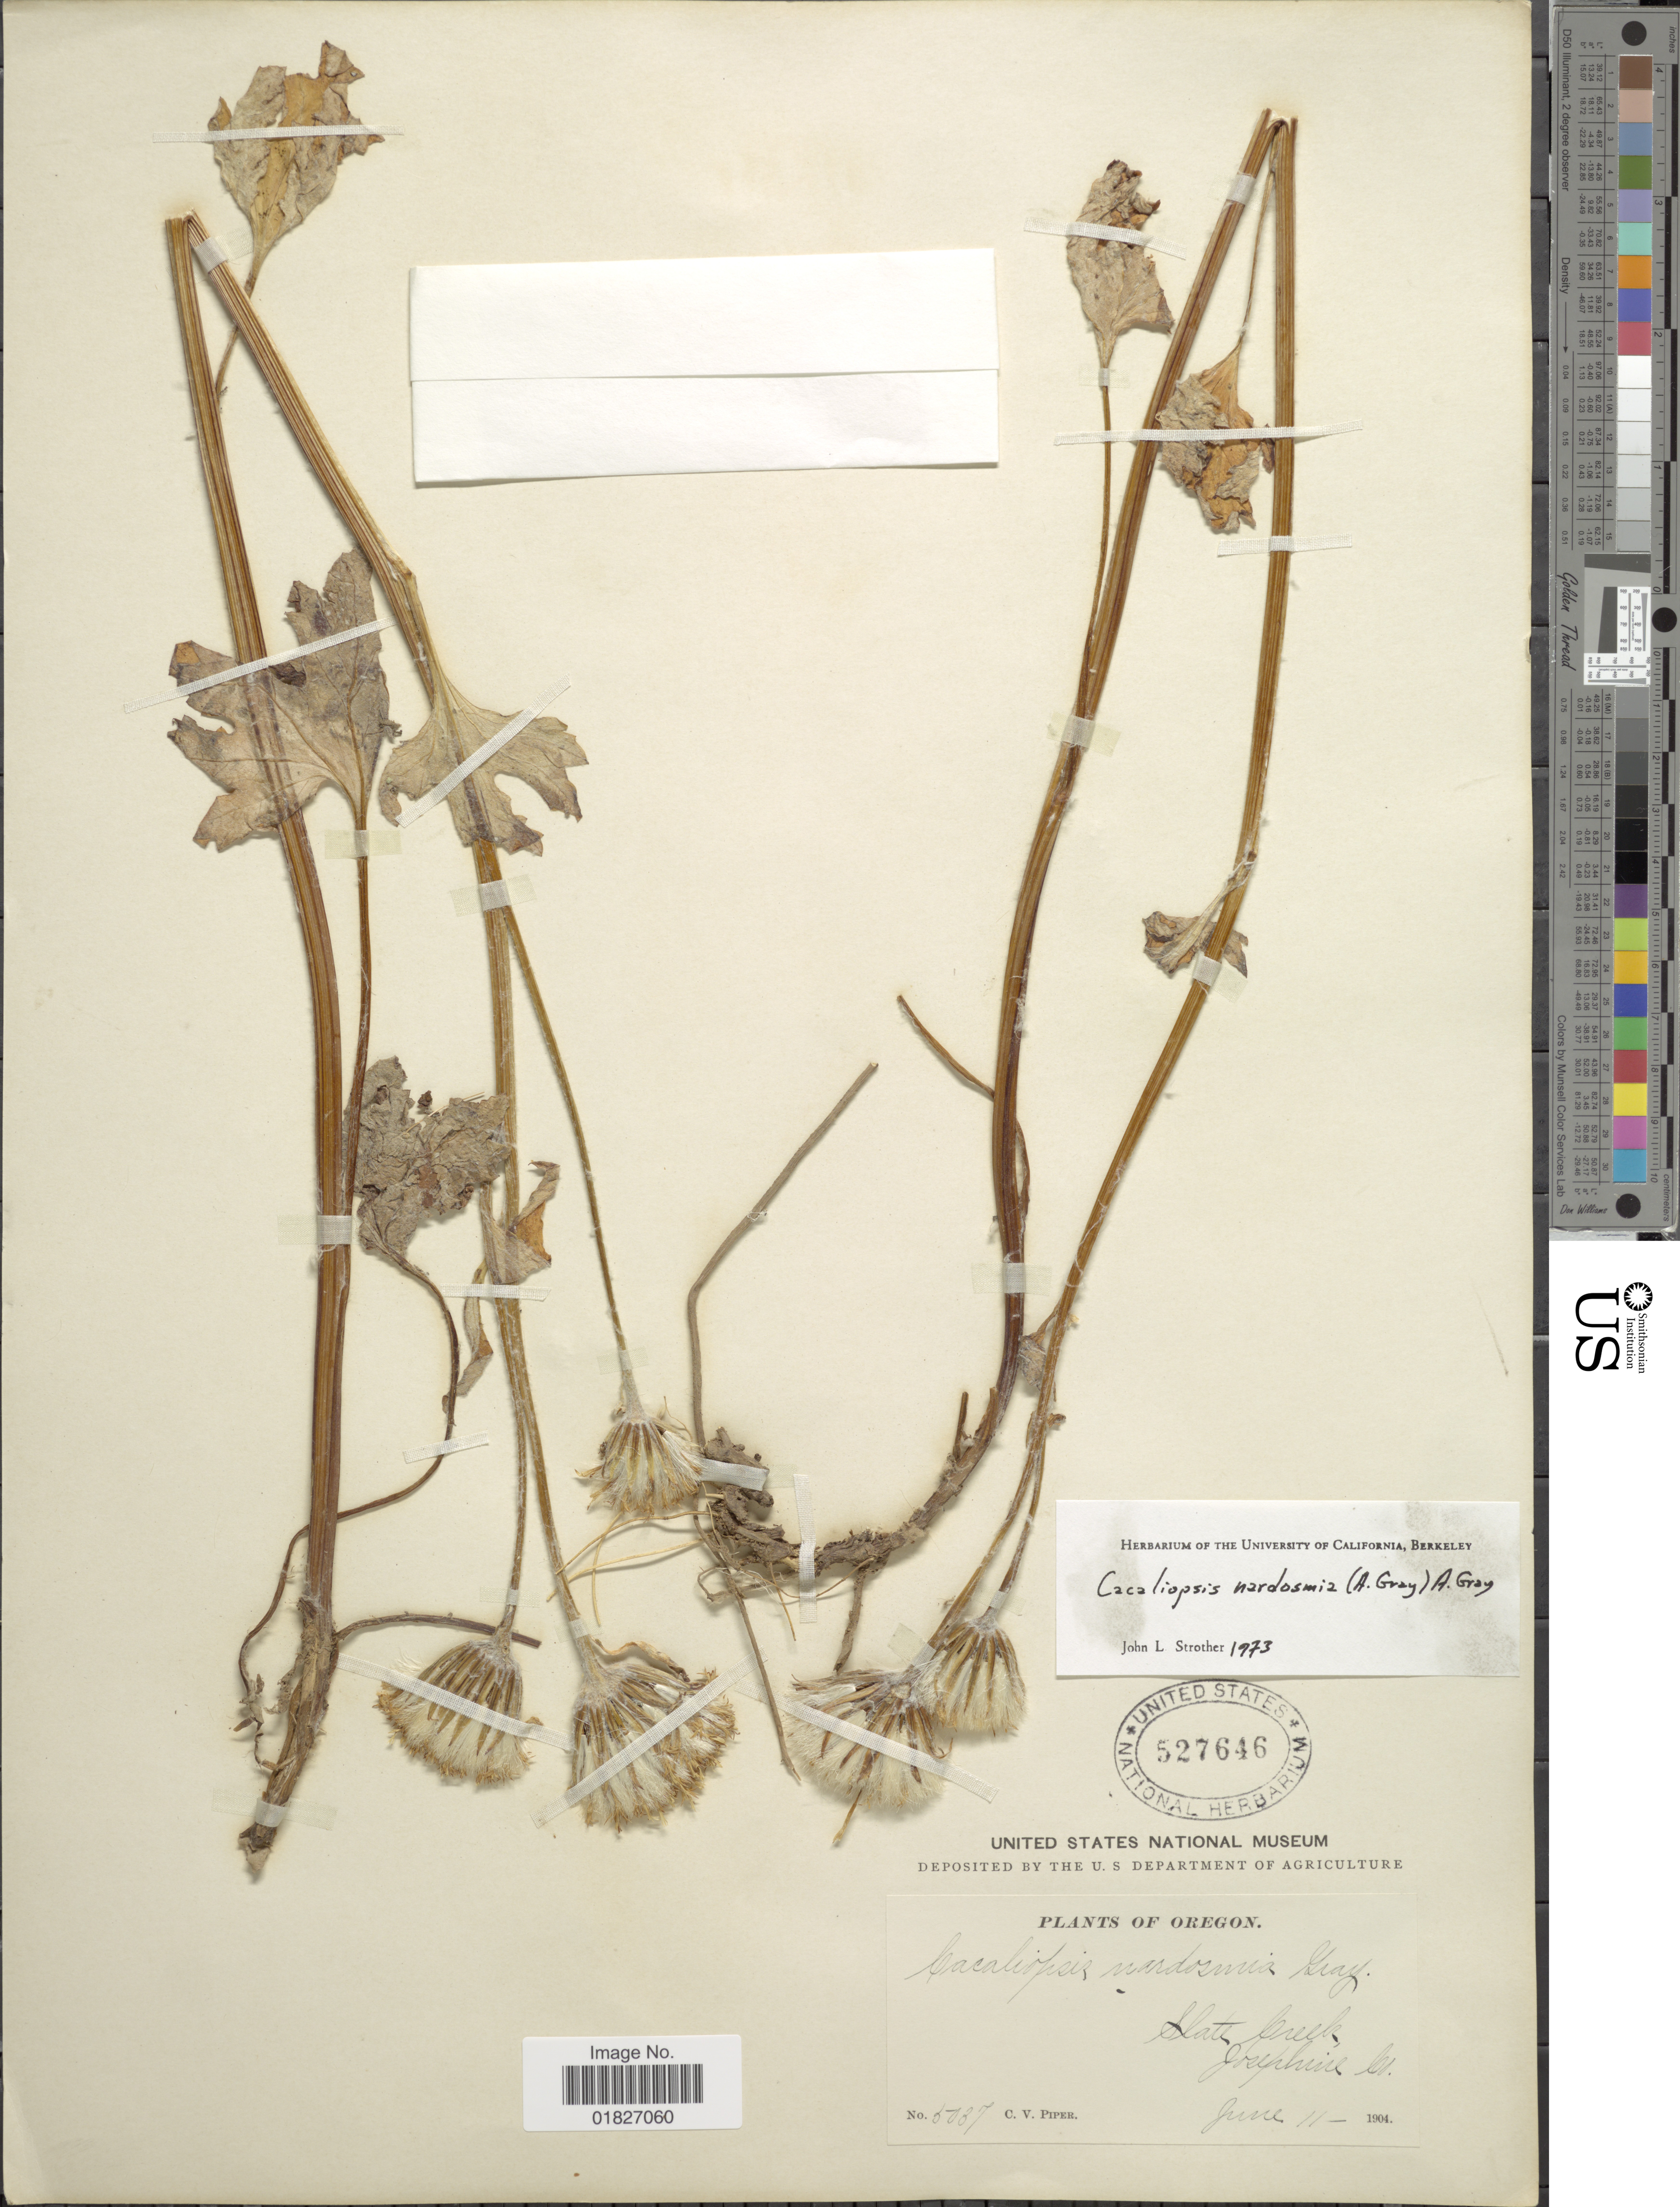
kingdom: Plantae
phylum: Tracheophyta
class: Magnoliopsida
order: Asterales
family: Asteraceae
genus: Cacaliopsis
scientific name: Cacaliopsis nardosmia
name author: A. Gray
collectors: C. V. Piper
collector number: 5037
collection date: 1904-06-11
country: United States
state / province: Oregon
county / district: Josephine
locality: Slate Creek, Josephine Co.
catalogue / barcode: US 527646